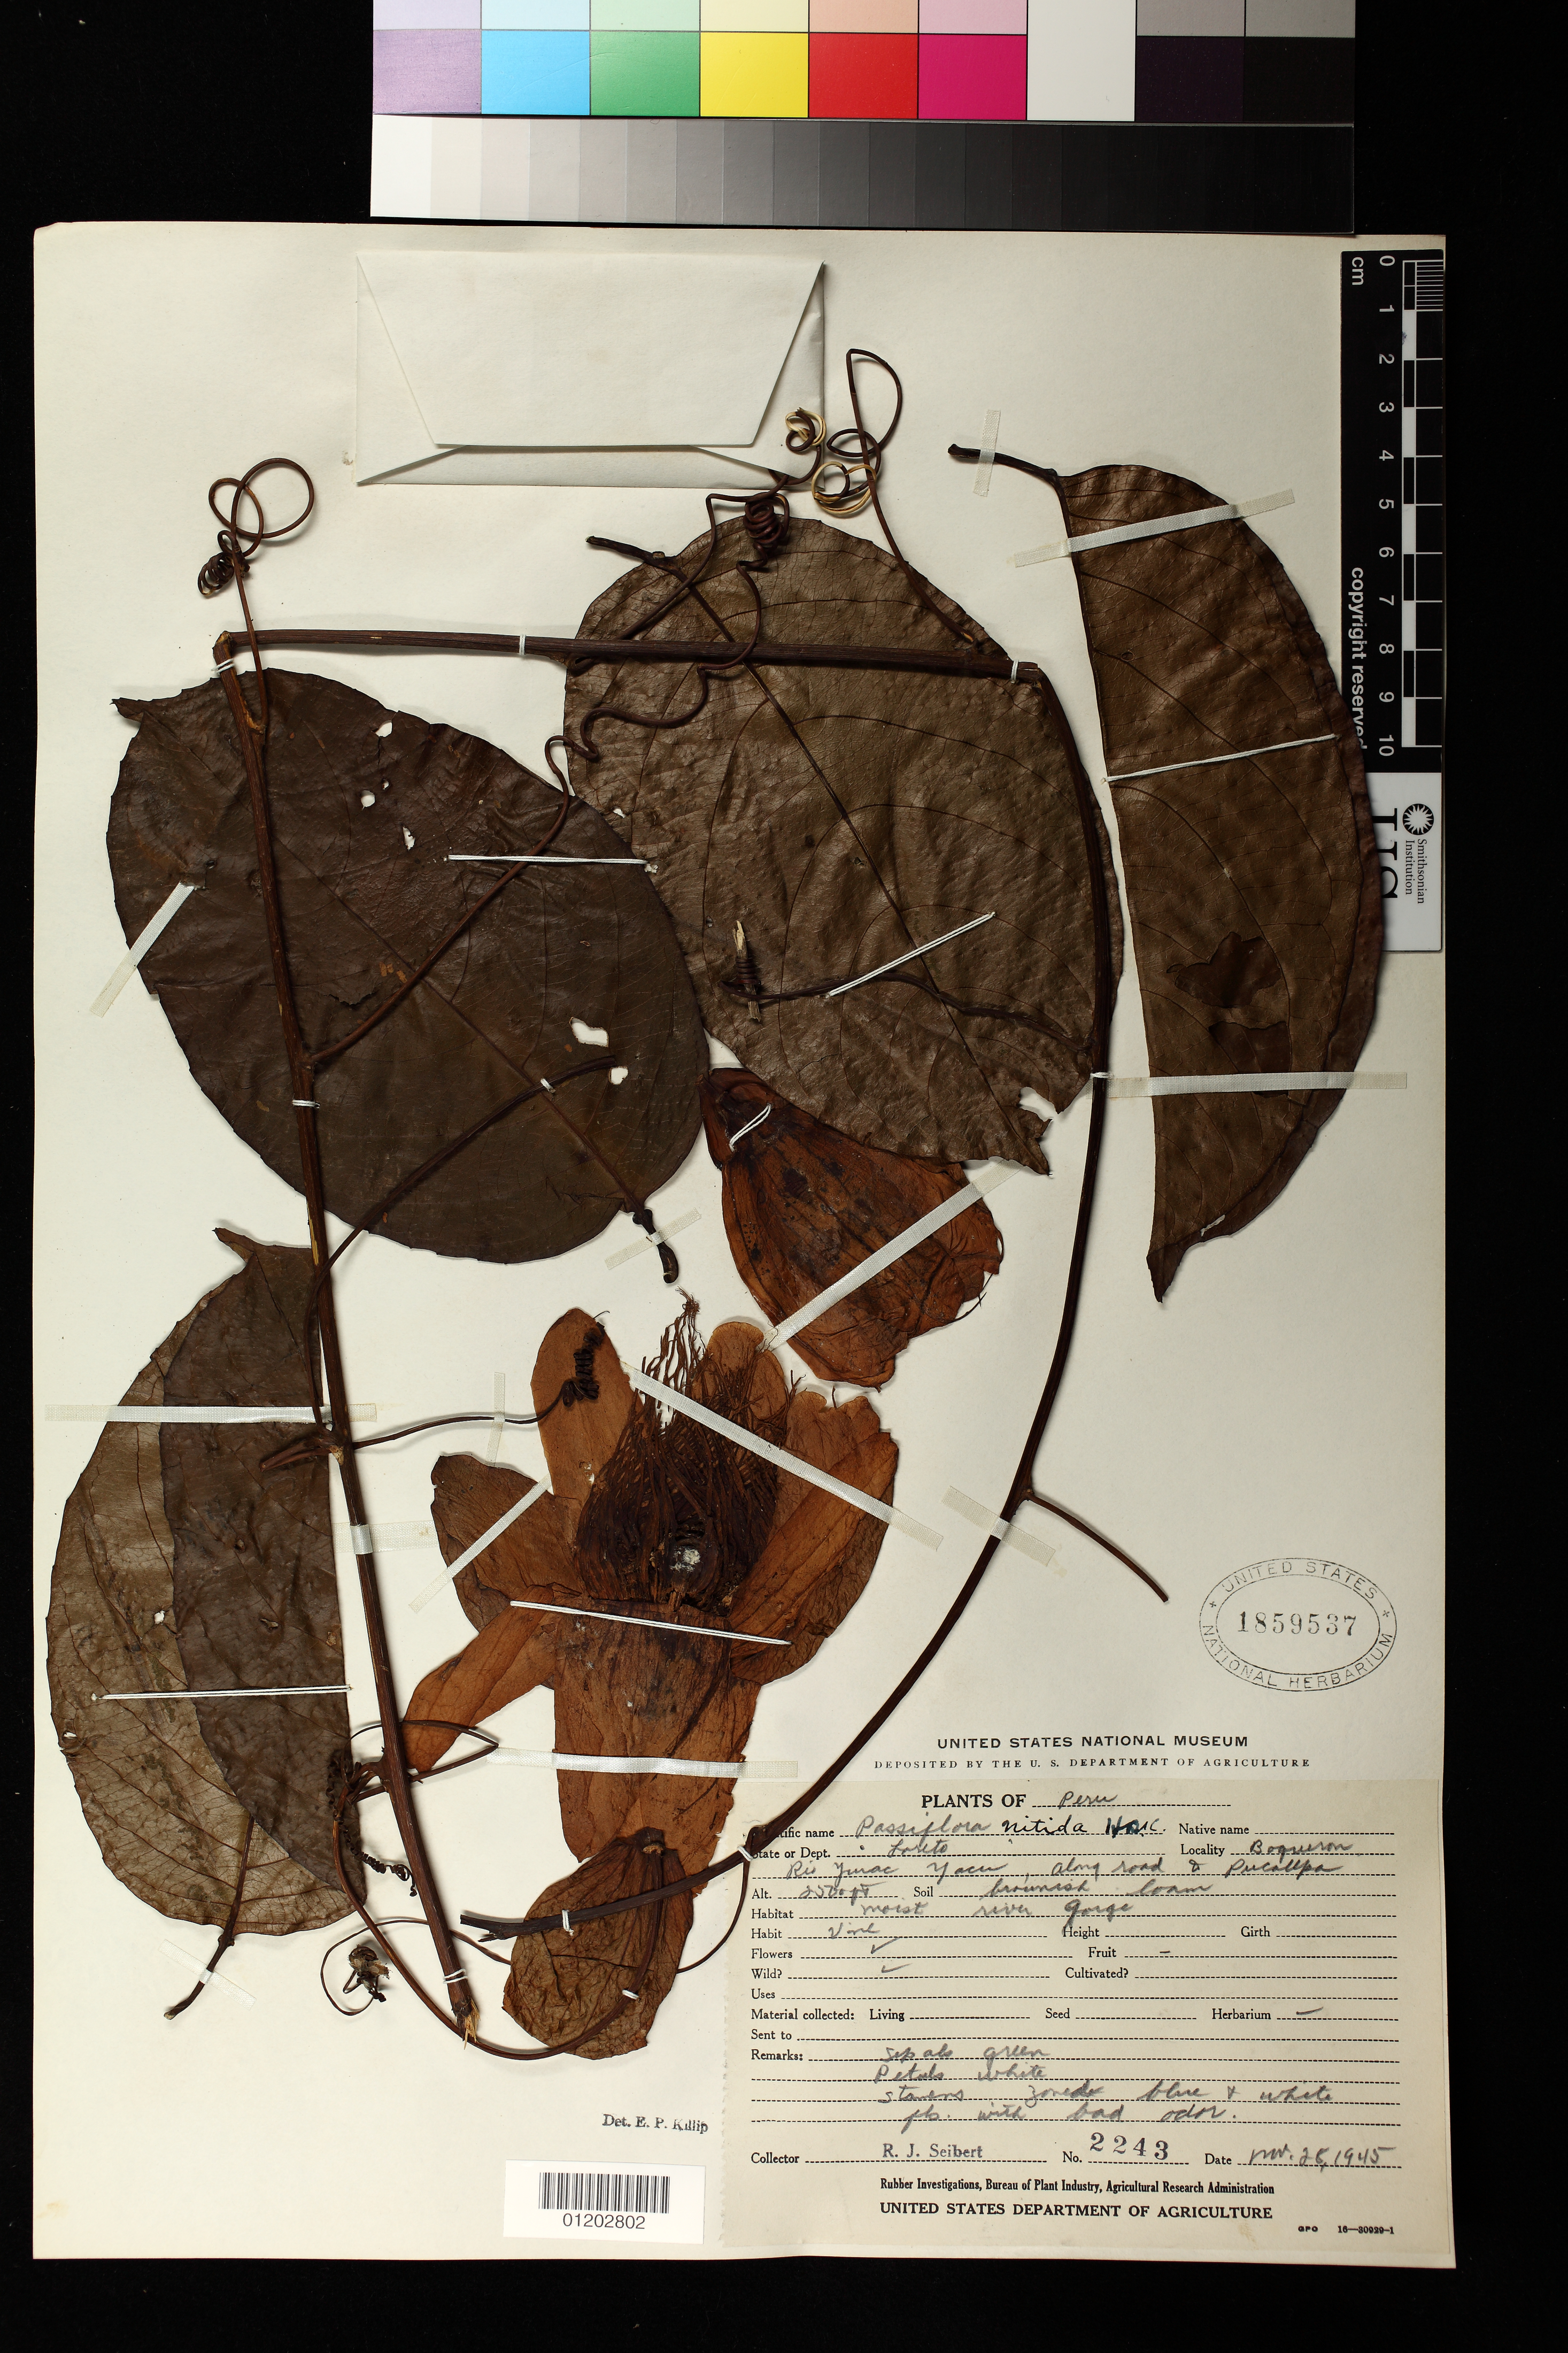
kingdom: Plantae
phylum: Tracheophyta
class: Magnoliopsida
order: Malpighiales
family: Passifloraceae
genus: Passiflora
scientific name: Passiflora nitida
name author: Kunth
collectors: R. J. Seibert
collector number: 2243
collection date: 1945-11-28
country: Peru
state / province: Ucayali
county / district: Coronel Portillo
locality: Río Yuracyacu, along road to Pucallpa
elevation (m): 762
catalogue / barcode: US 1859537